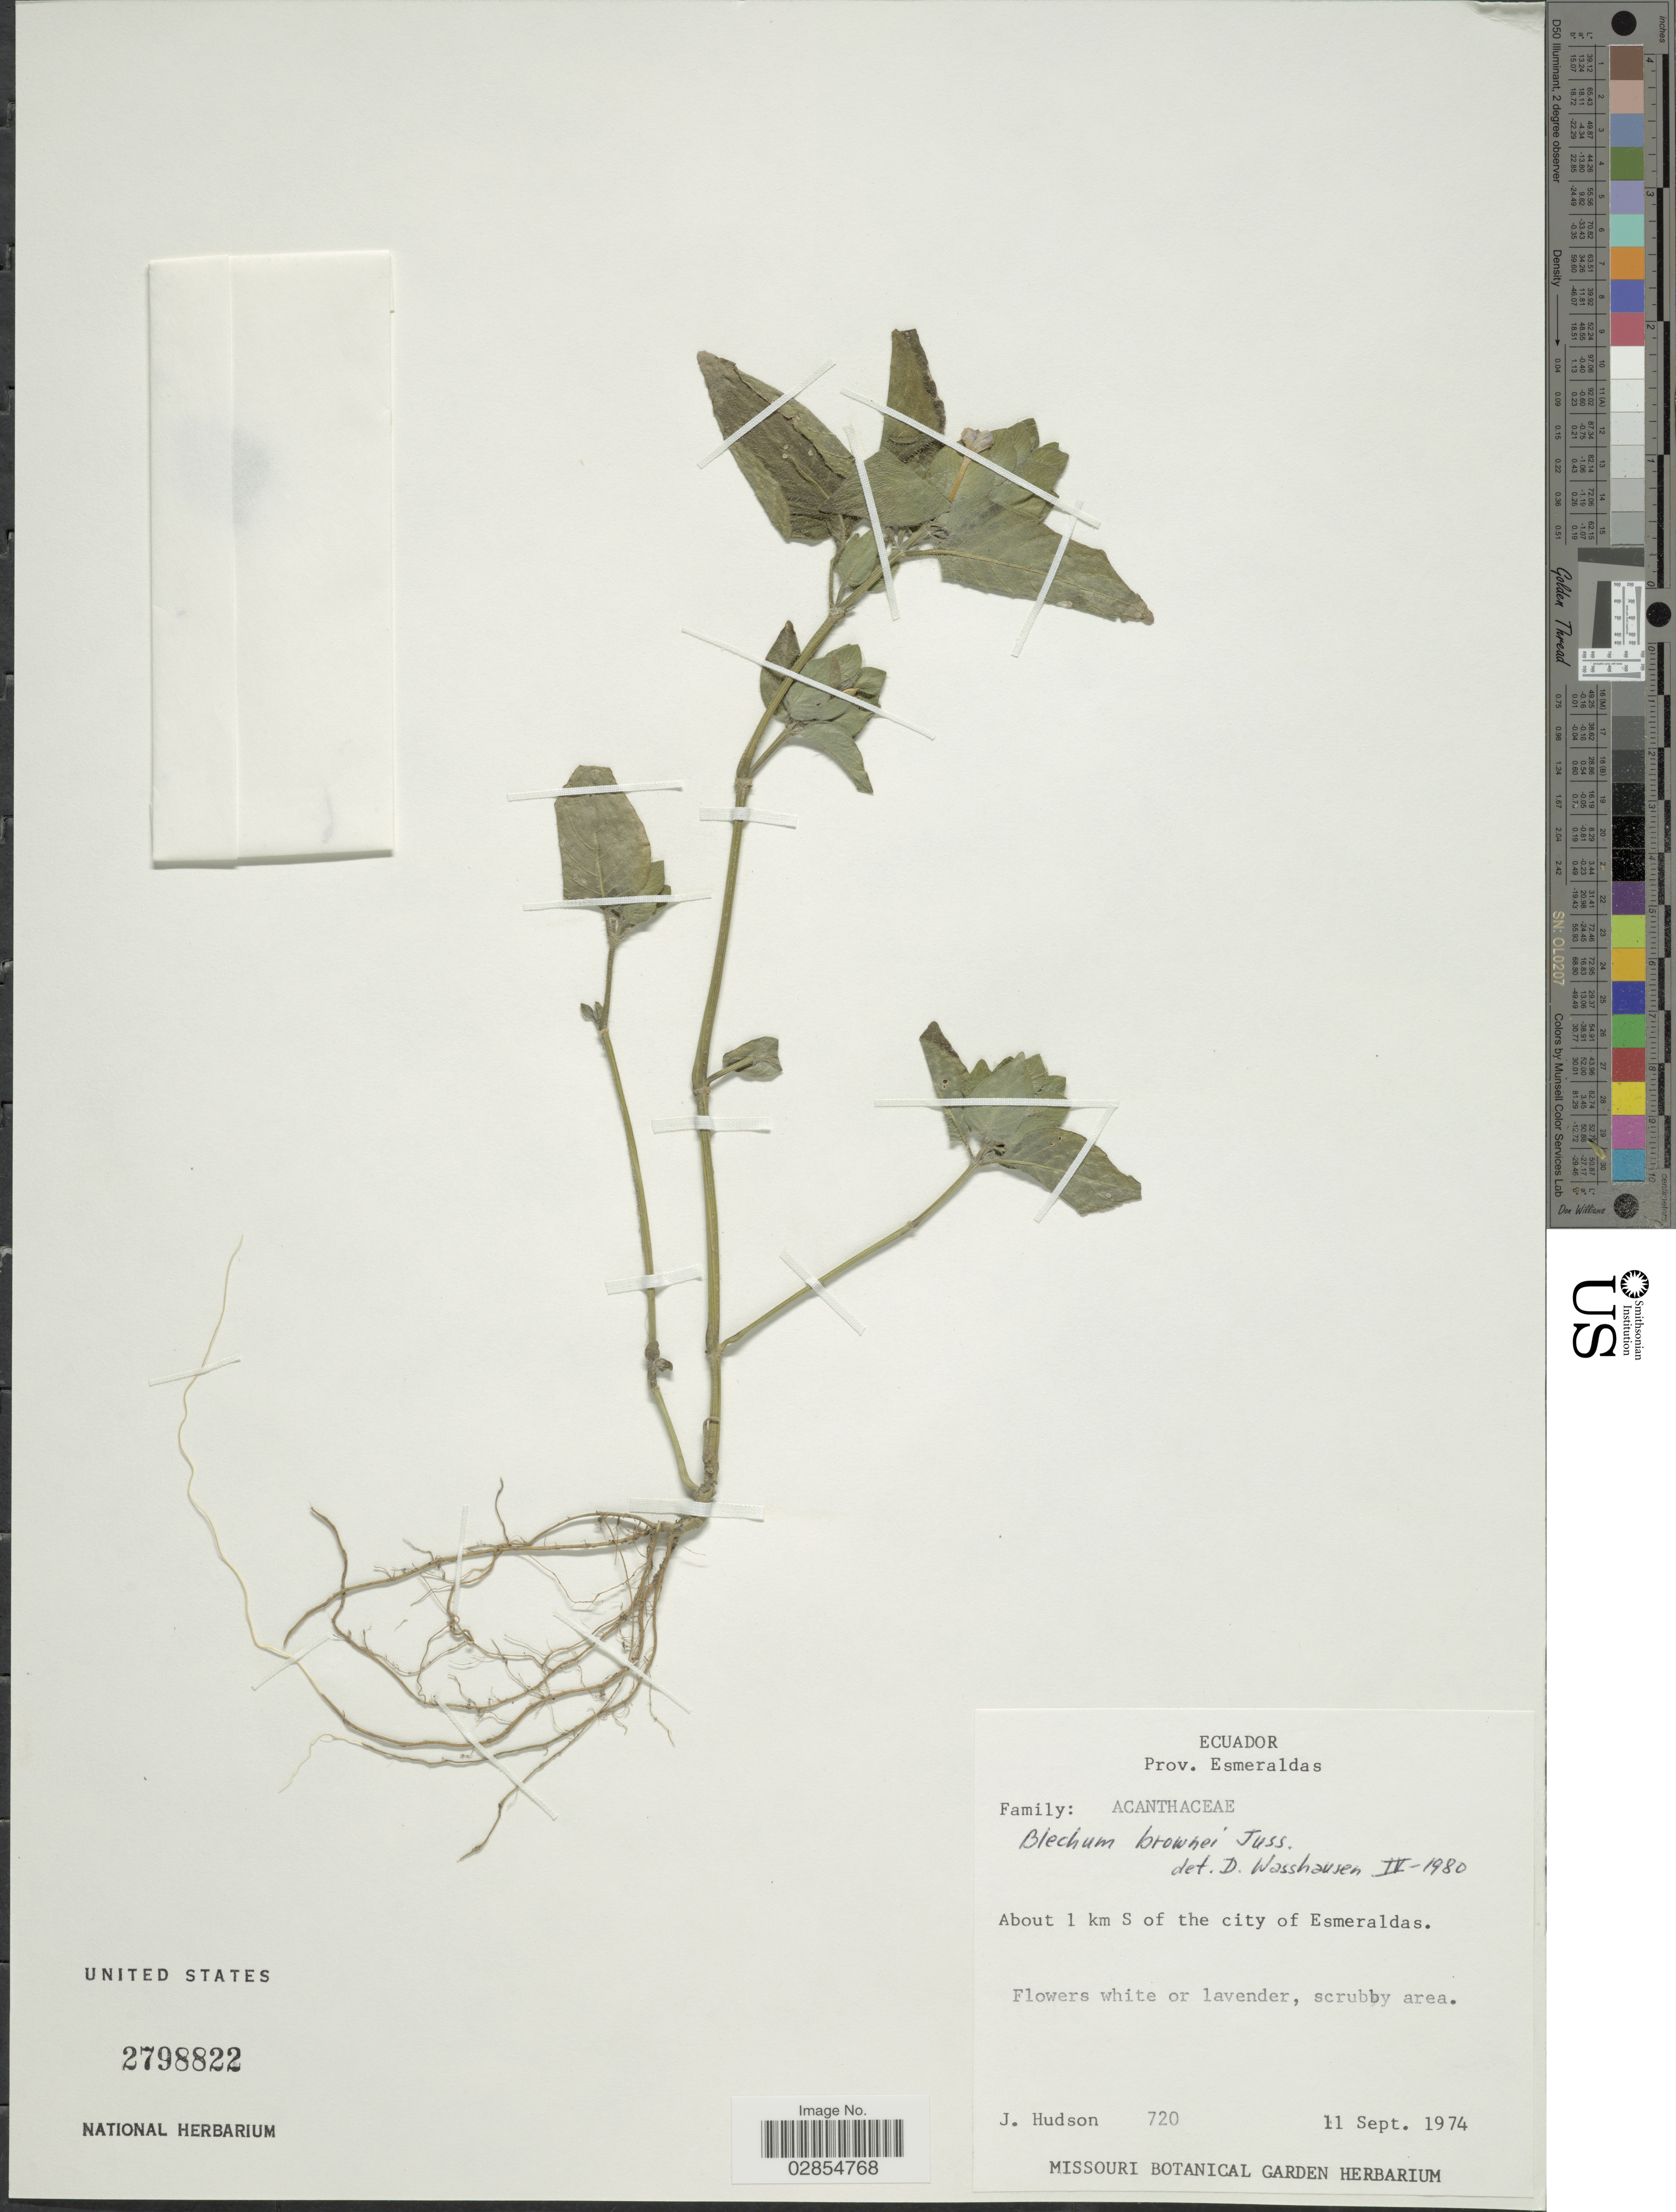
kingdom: Plantae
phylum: Tracheophyta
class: Magnoliopsida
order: Lamiales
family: Acanthaceae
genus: Blechum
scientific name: Blechum brownei f. puberulum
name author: Leonard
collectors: J. Hudson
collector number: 720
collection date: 1974-09-11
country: Ecuador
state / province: Esmeraldas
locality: Prov. Esmeraldas. About 1 km S of the city of Esmeraldas.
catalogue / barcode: US 2798822